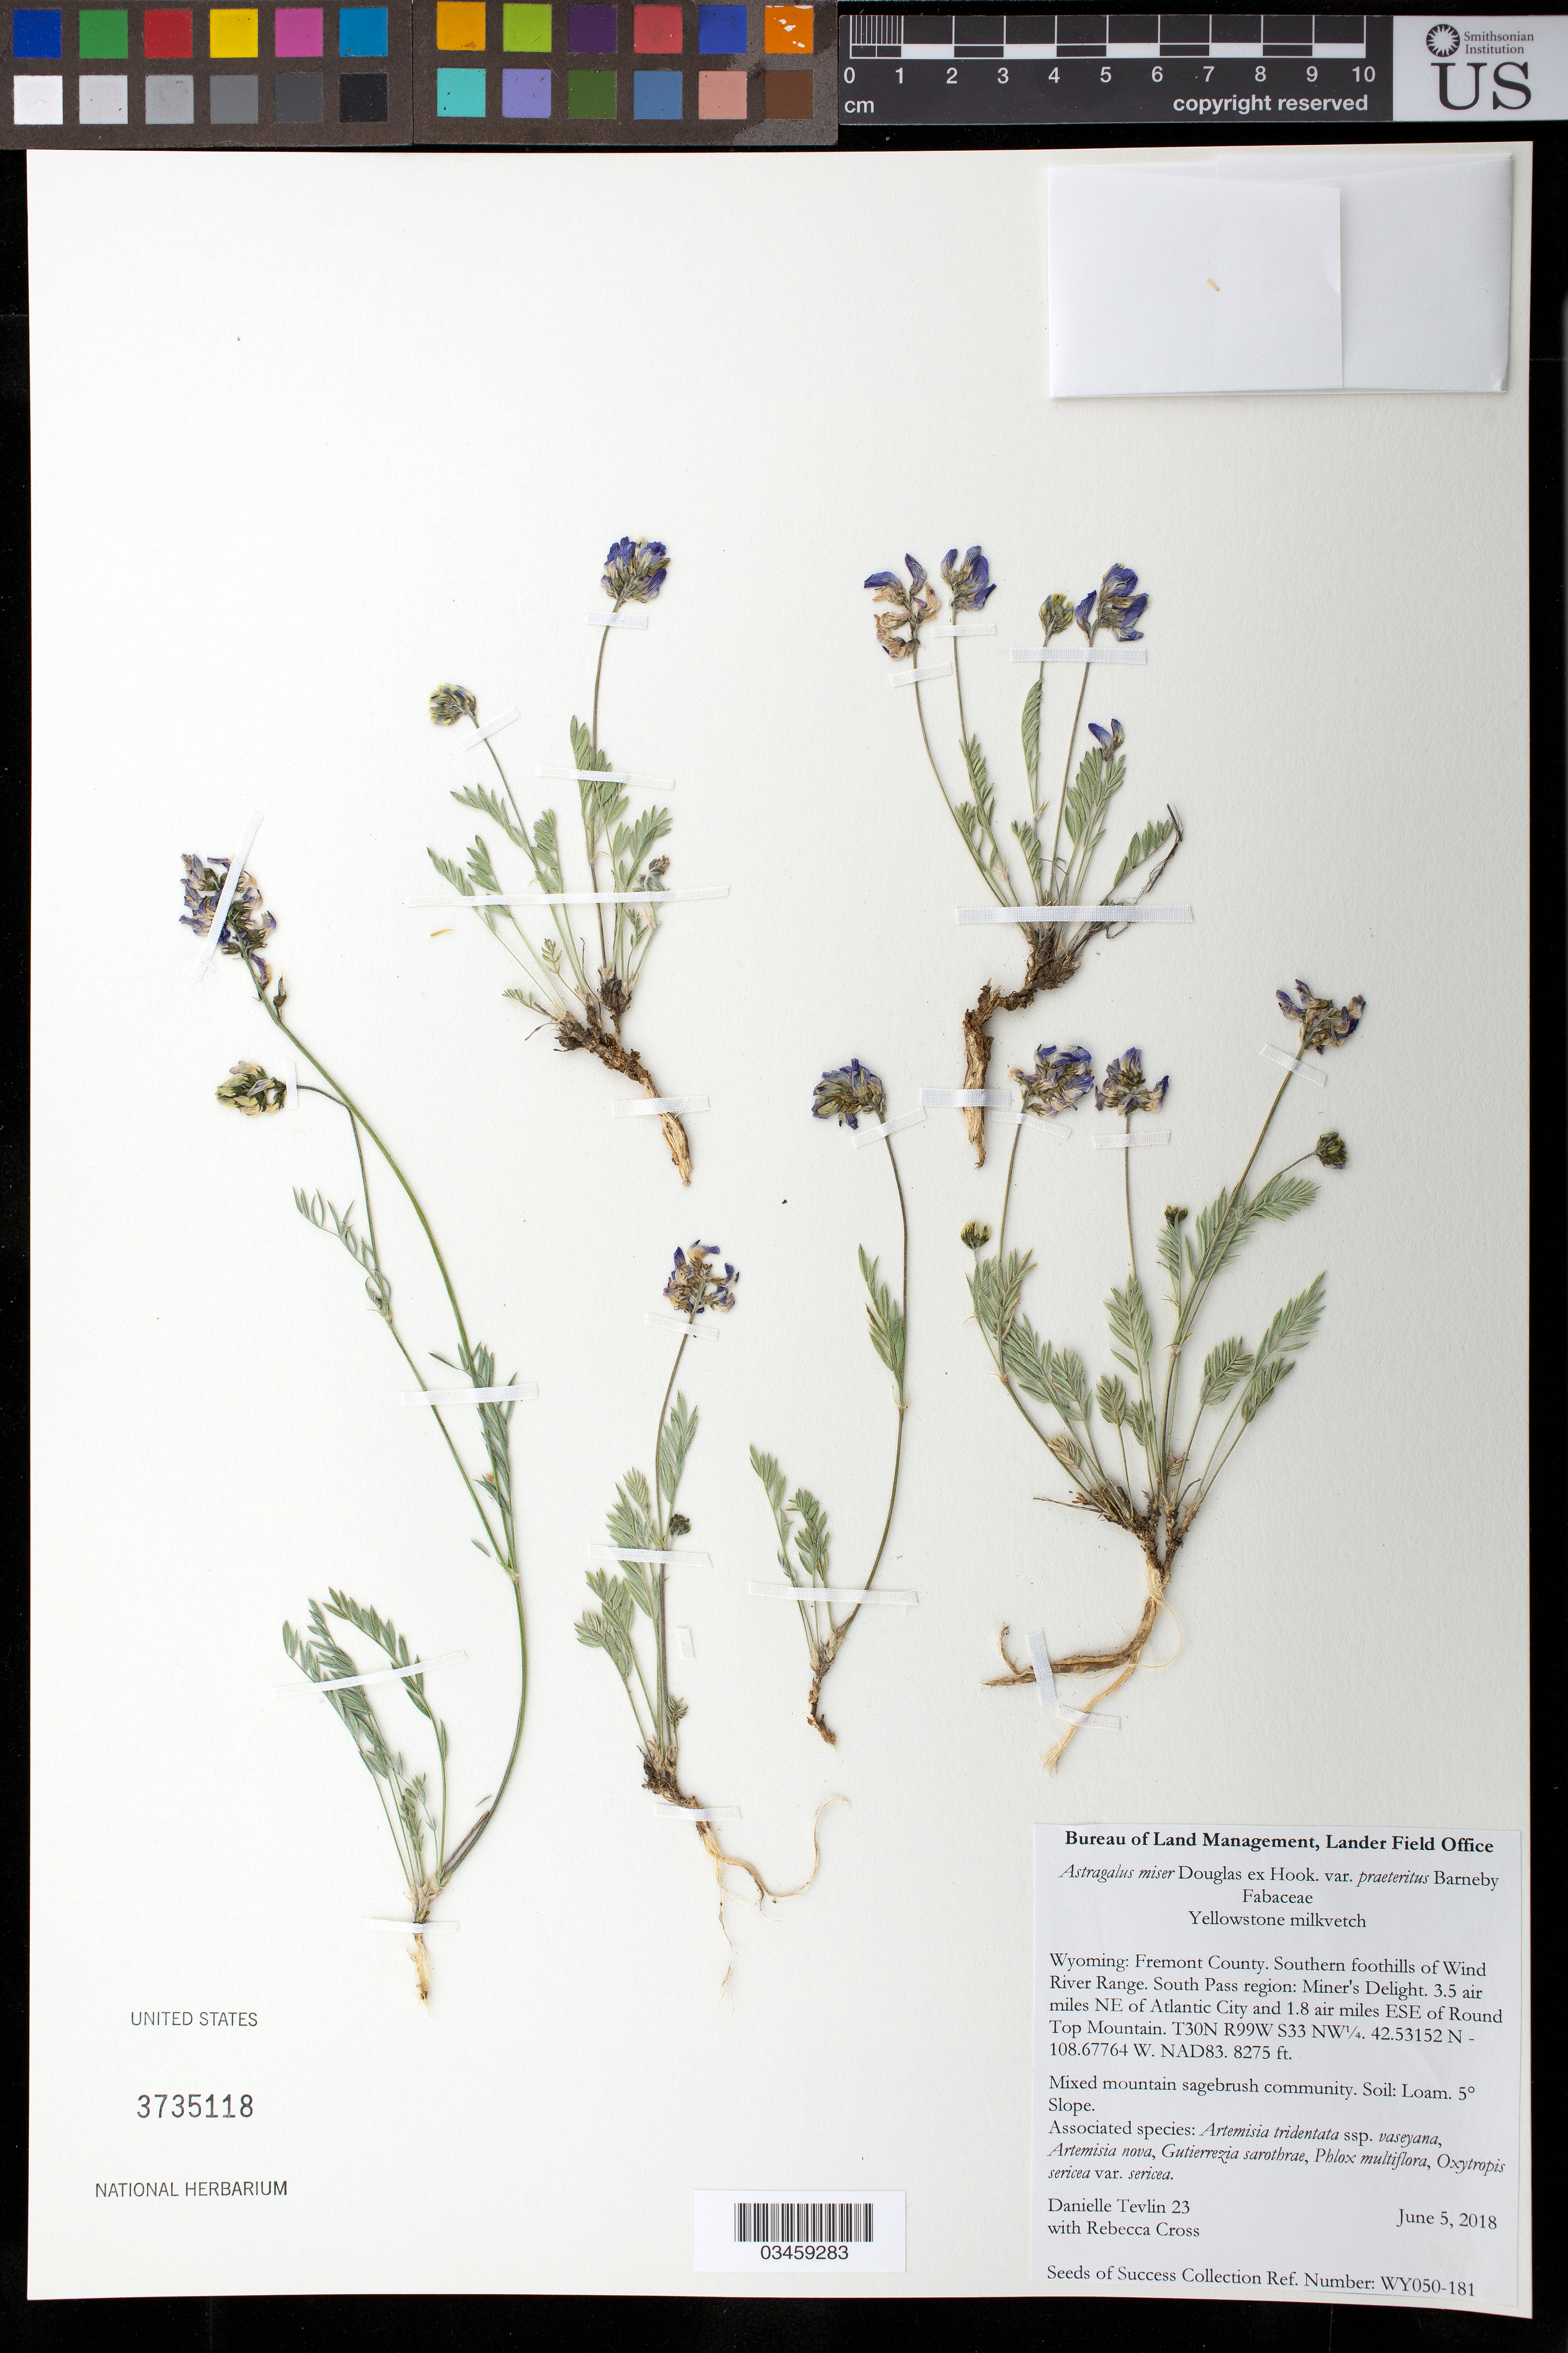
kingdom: Plantae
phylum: Tracheophyta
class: Magnoliopsida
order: Fabales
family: Fabaceae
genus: Astragalus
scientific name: Astragalus miser var. praeteritus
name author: Barneby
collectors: D. Tevlin & R. Cross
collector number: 23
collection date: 2018-06-05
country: United States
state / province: Wyoming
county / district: Fremont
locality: Southern foothils of Wind River Range. South Pass Region, Miner's Delight, 3.5 air mi. NE of Atlantic City and 1.8 air mi. ESE of Round Top Mt. T30N R99W S33 NW1/4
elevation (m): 2522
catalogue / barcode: US 3735118